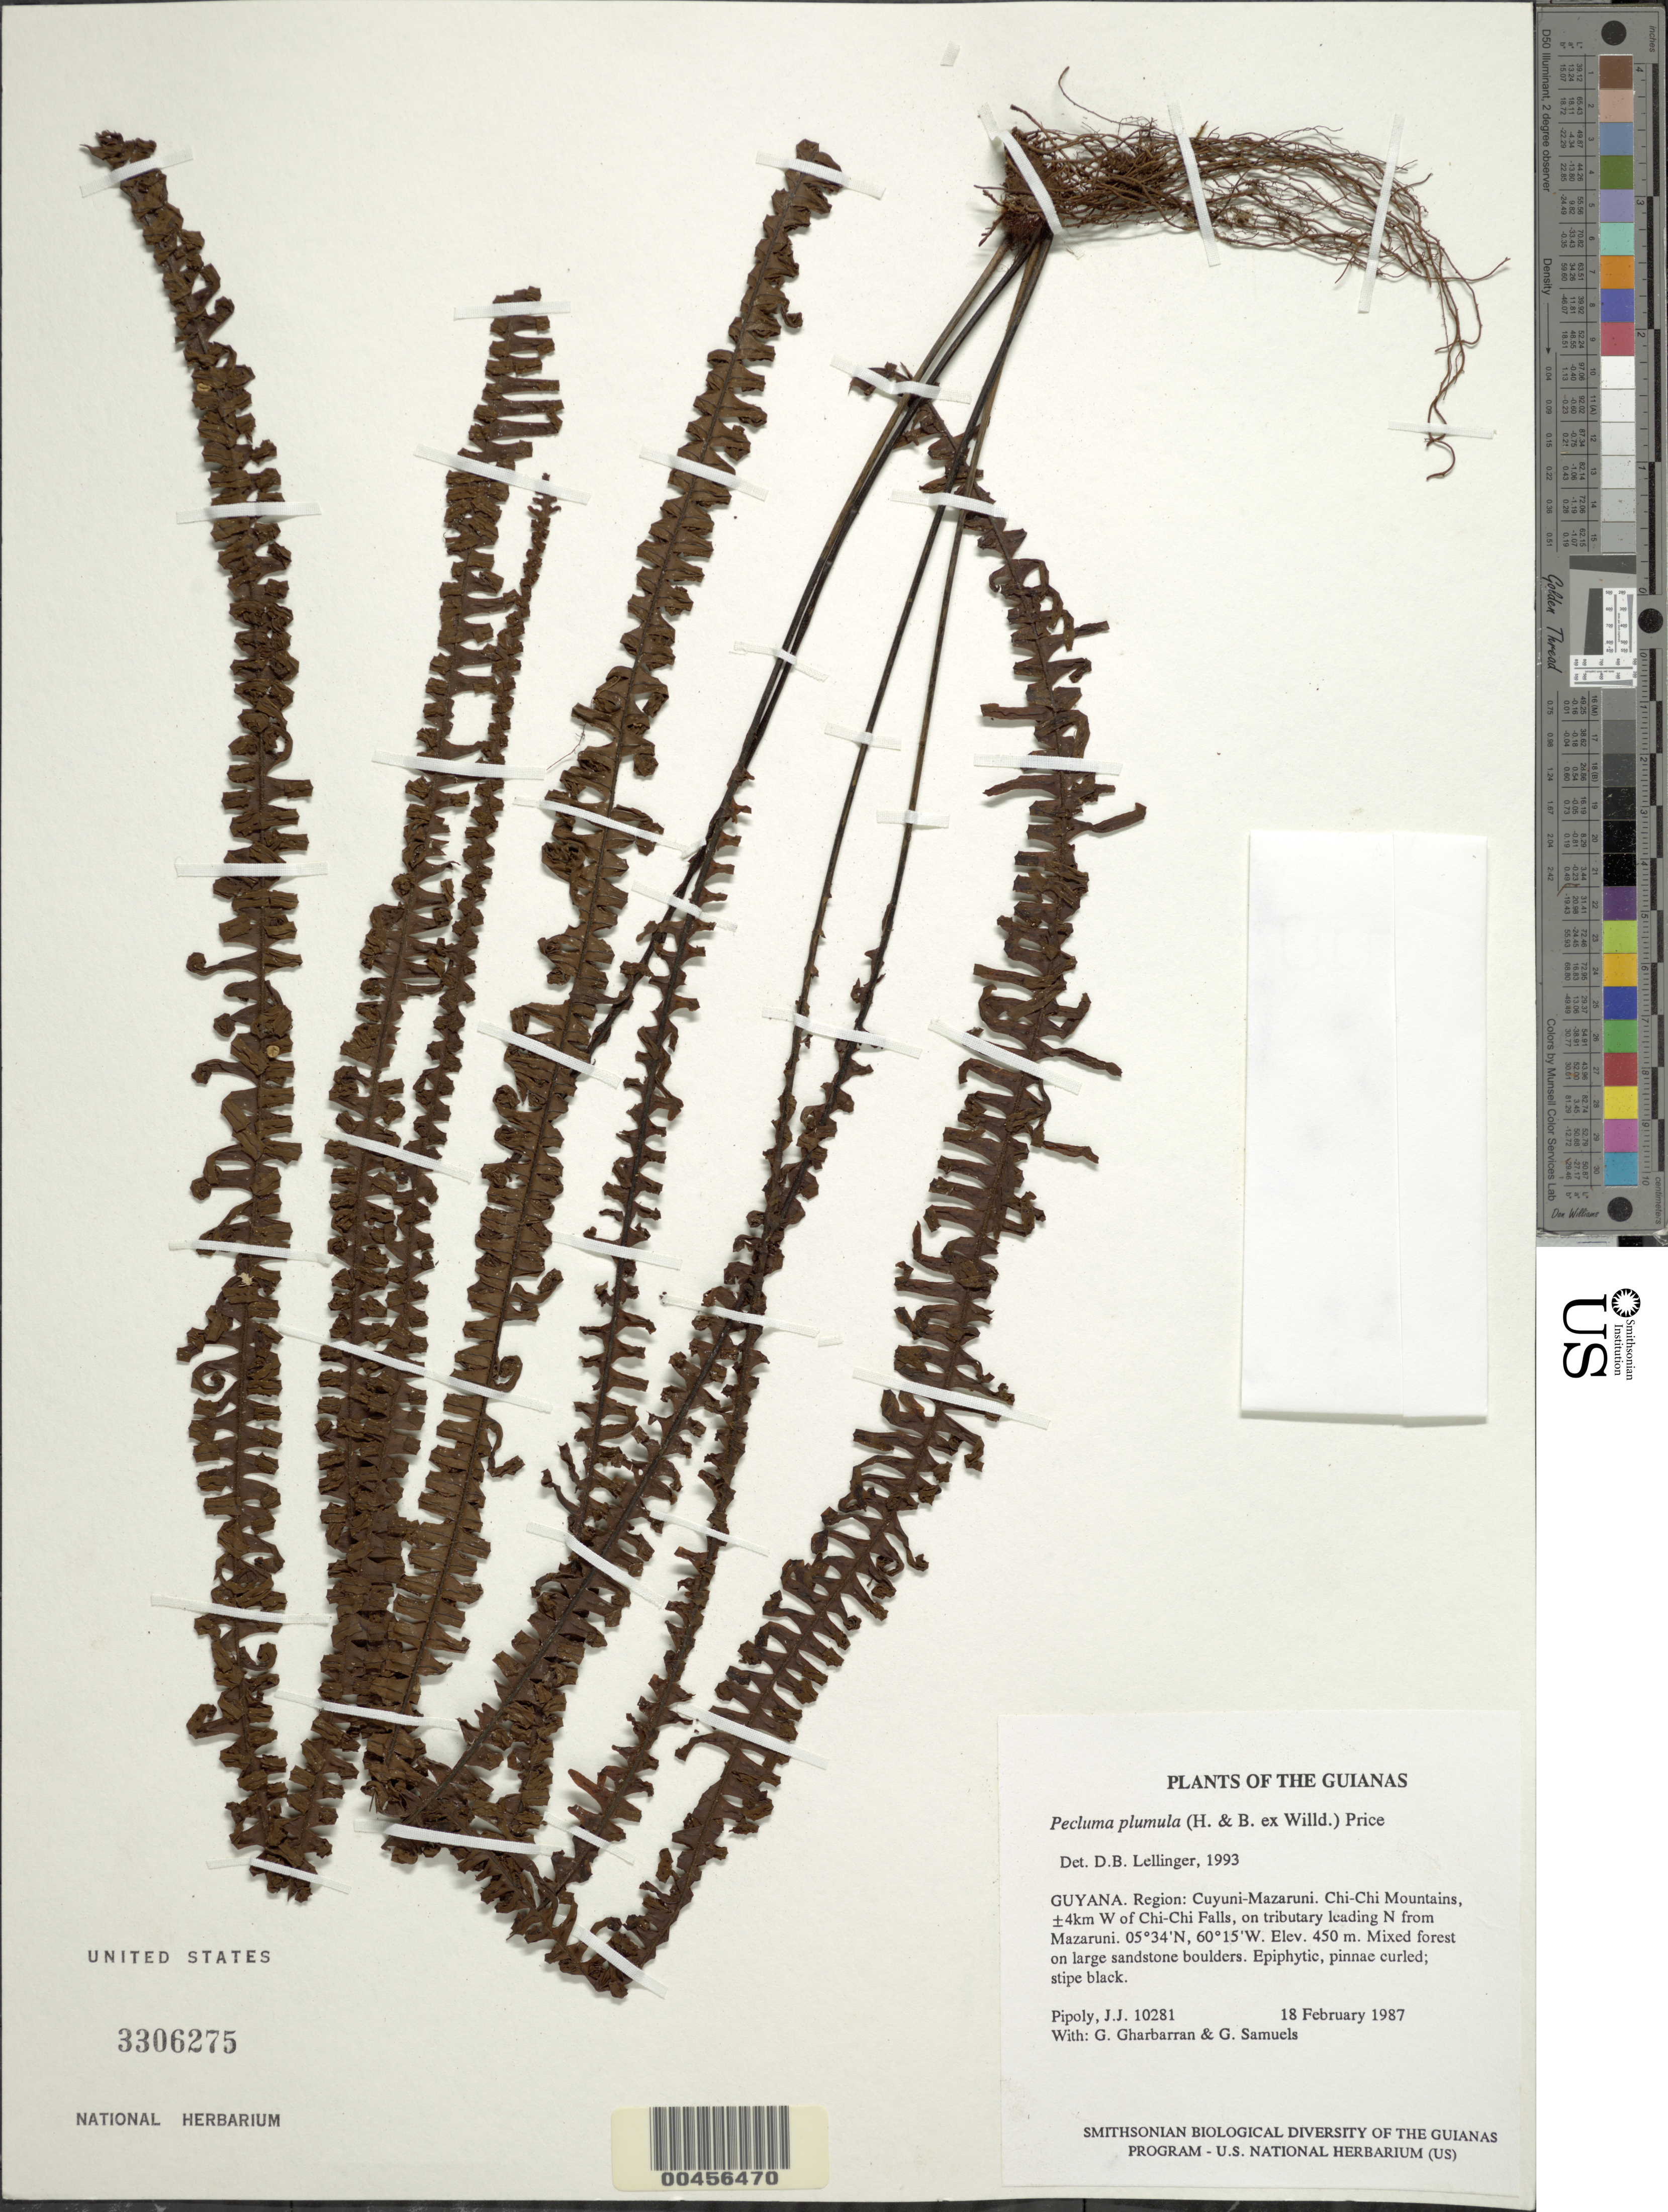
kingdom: Plantae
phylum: Tracheophyta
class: Polypodiopsida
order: Polypodiales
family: Polypodiaceae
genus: Pecluma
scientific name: Pecluma plumula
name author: (Humb. & Bonpl. ex Willd.) M.G. Price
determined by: Lellinger, David B., (BOT), Smithsonian Institution - National Museum of Natural History (UNITED STATES)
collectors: J. J. Pipoly, G. Gharbarran & G. Samuels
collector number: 10281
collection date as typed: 18 February 1987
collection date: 1987-02-18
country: Guyana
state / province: Cuyuni-Mazaruni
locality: Chi-Chi Mountains, ±4km W of Chi-Chi Falls, on tributary leading N from Mazaruni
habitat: Mixed forest on large sandstone boulders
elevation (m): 450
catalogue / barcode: US 3306275